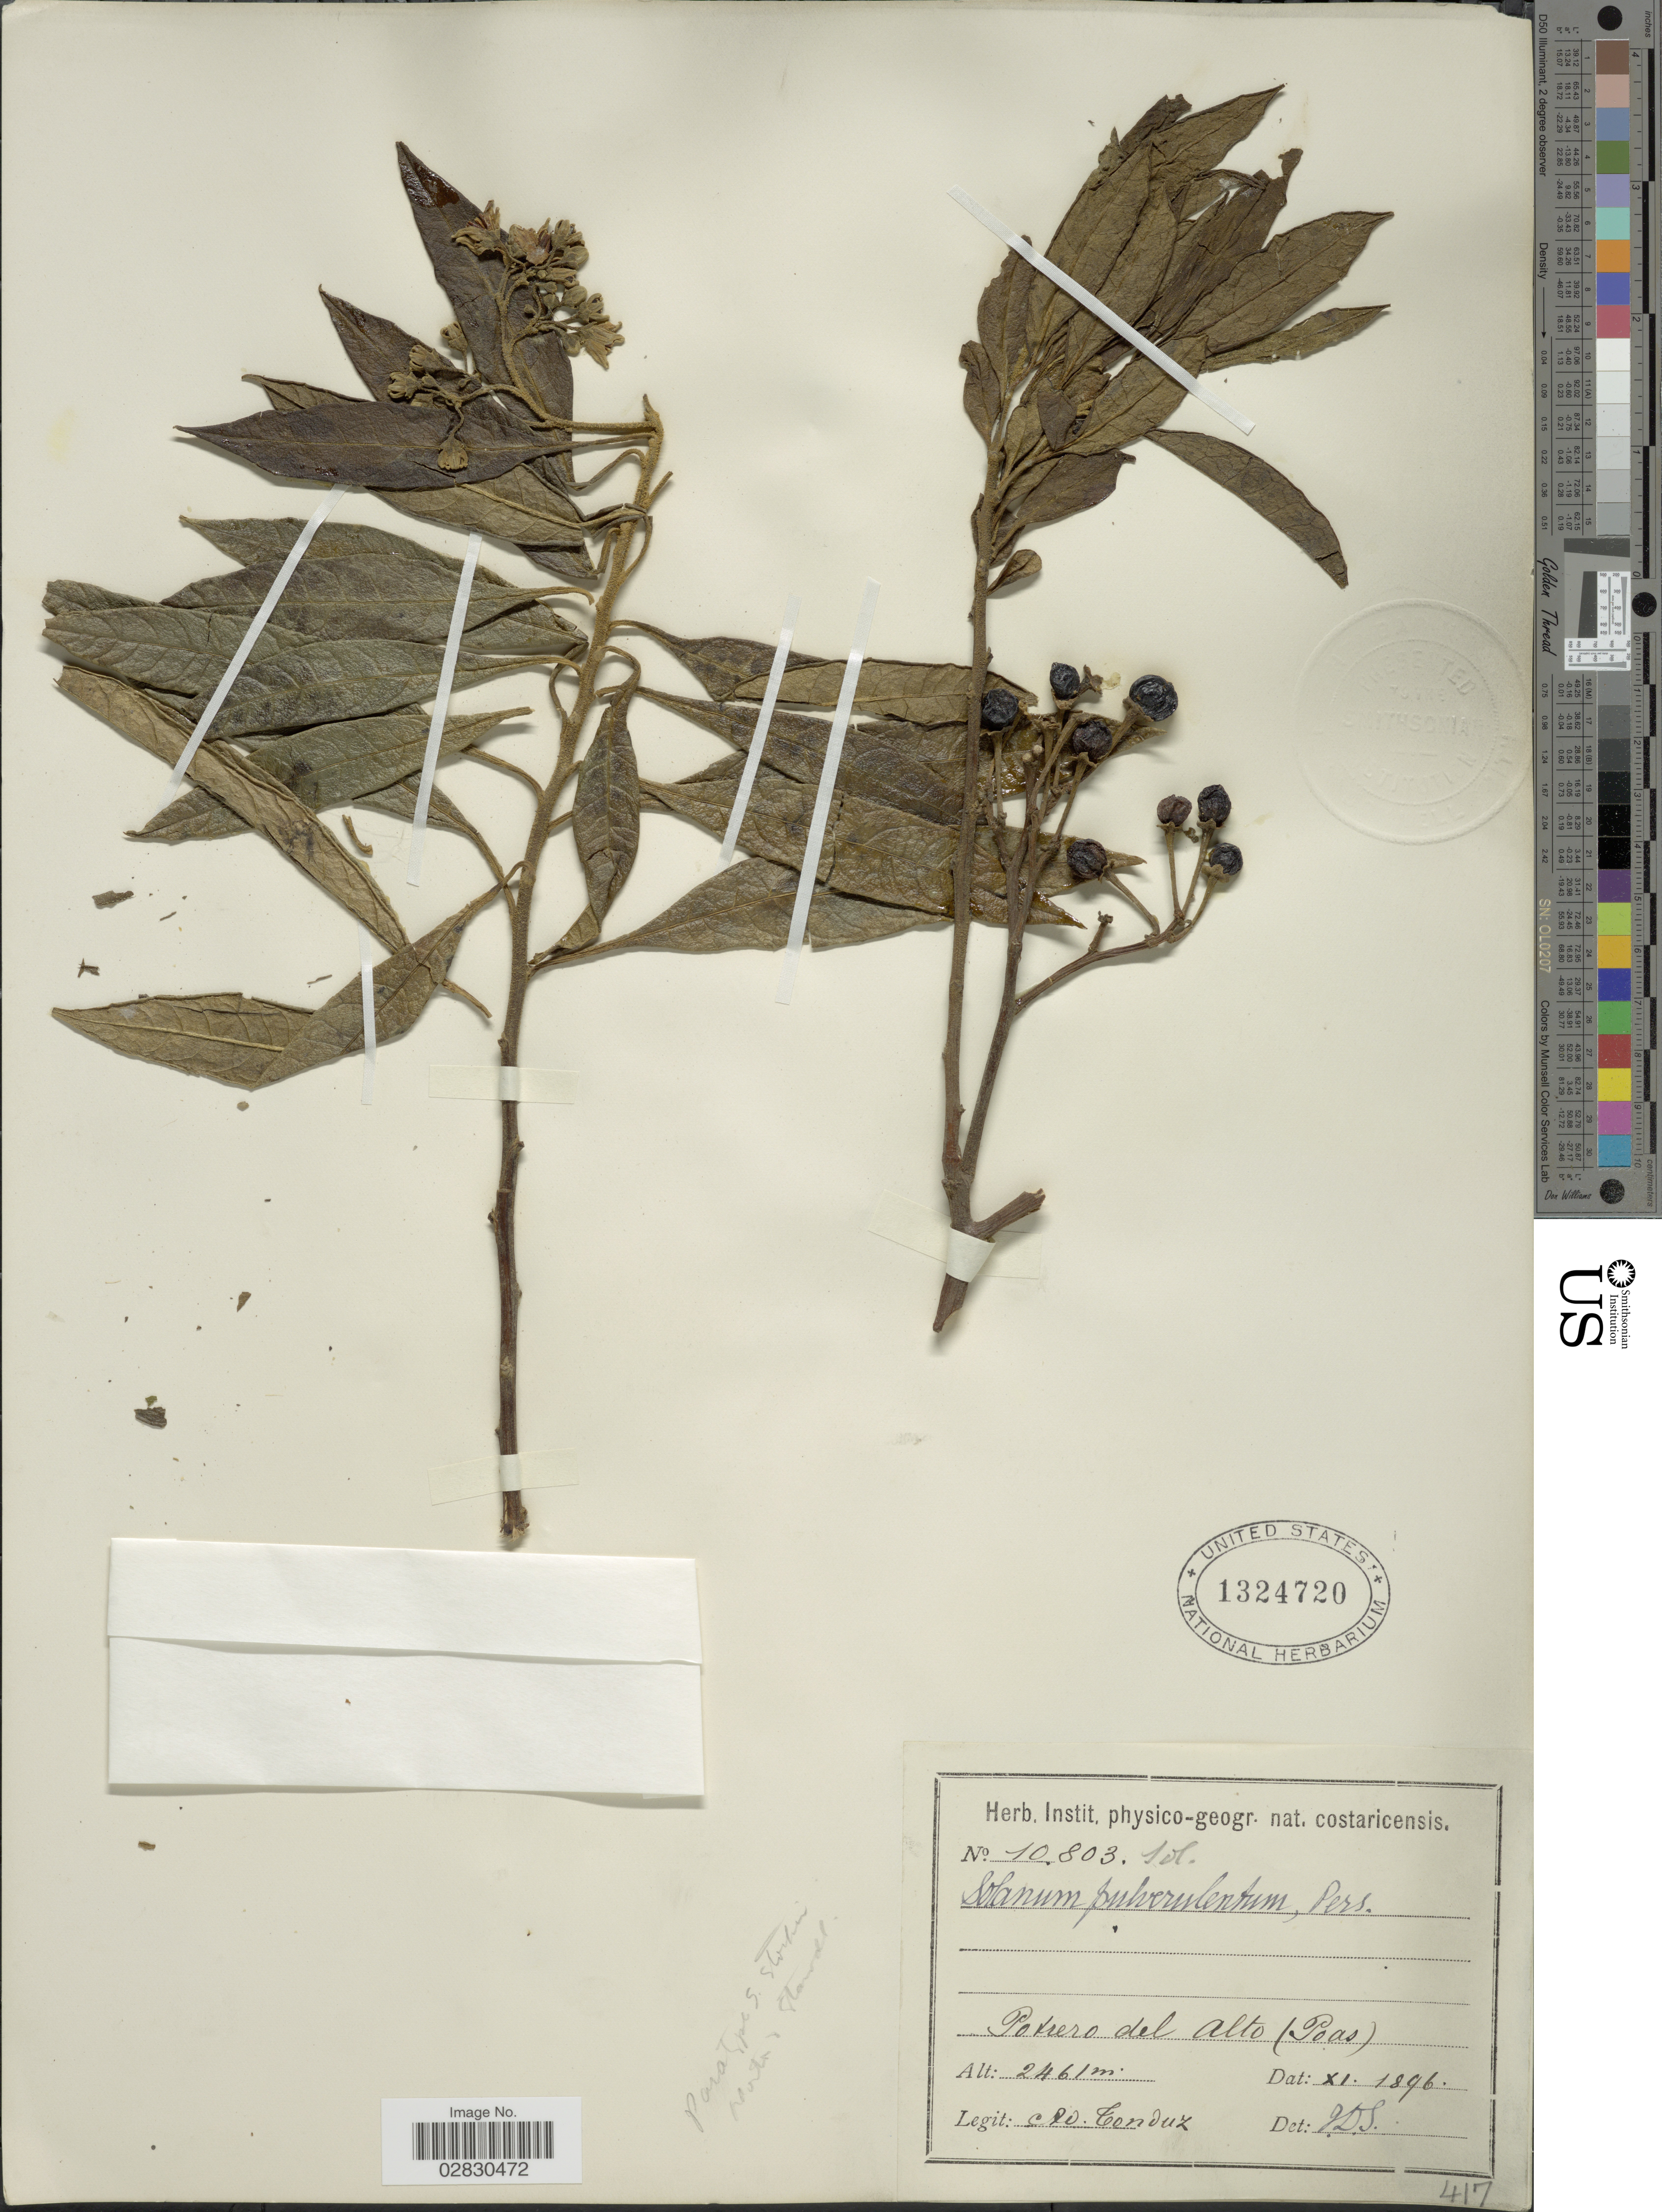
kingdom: Plantae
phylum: Tracheophyta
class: Magnoliopsida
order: Solanales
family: Solanaceae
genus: Solanum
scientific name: Solanum pulverulentum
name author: Pers.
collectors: A. Tonduz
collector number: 10803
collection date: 1896-11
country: Costa Rica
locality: Potrero del Alto (Poas).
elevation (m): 2461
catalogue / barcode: US 1324720